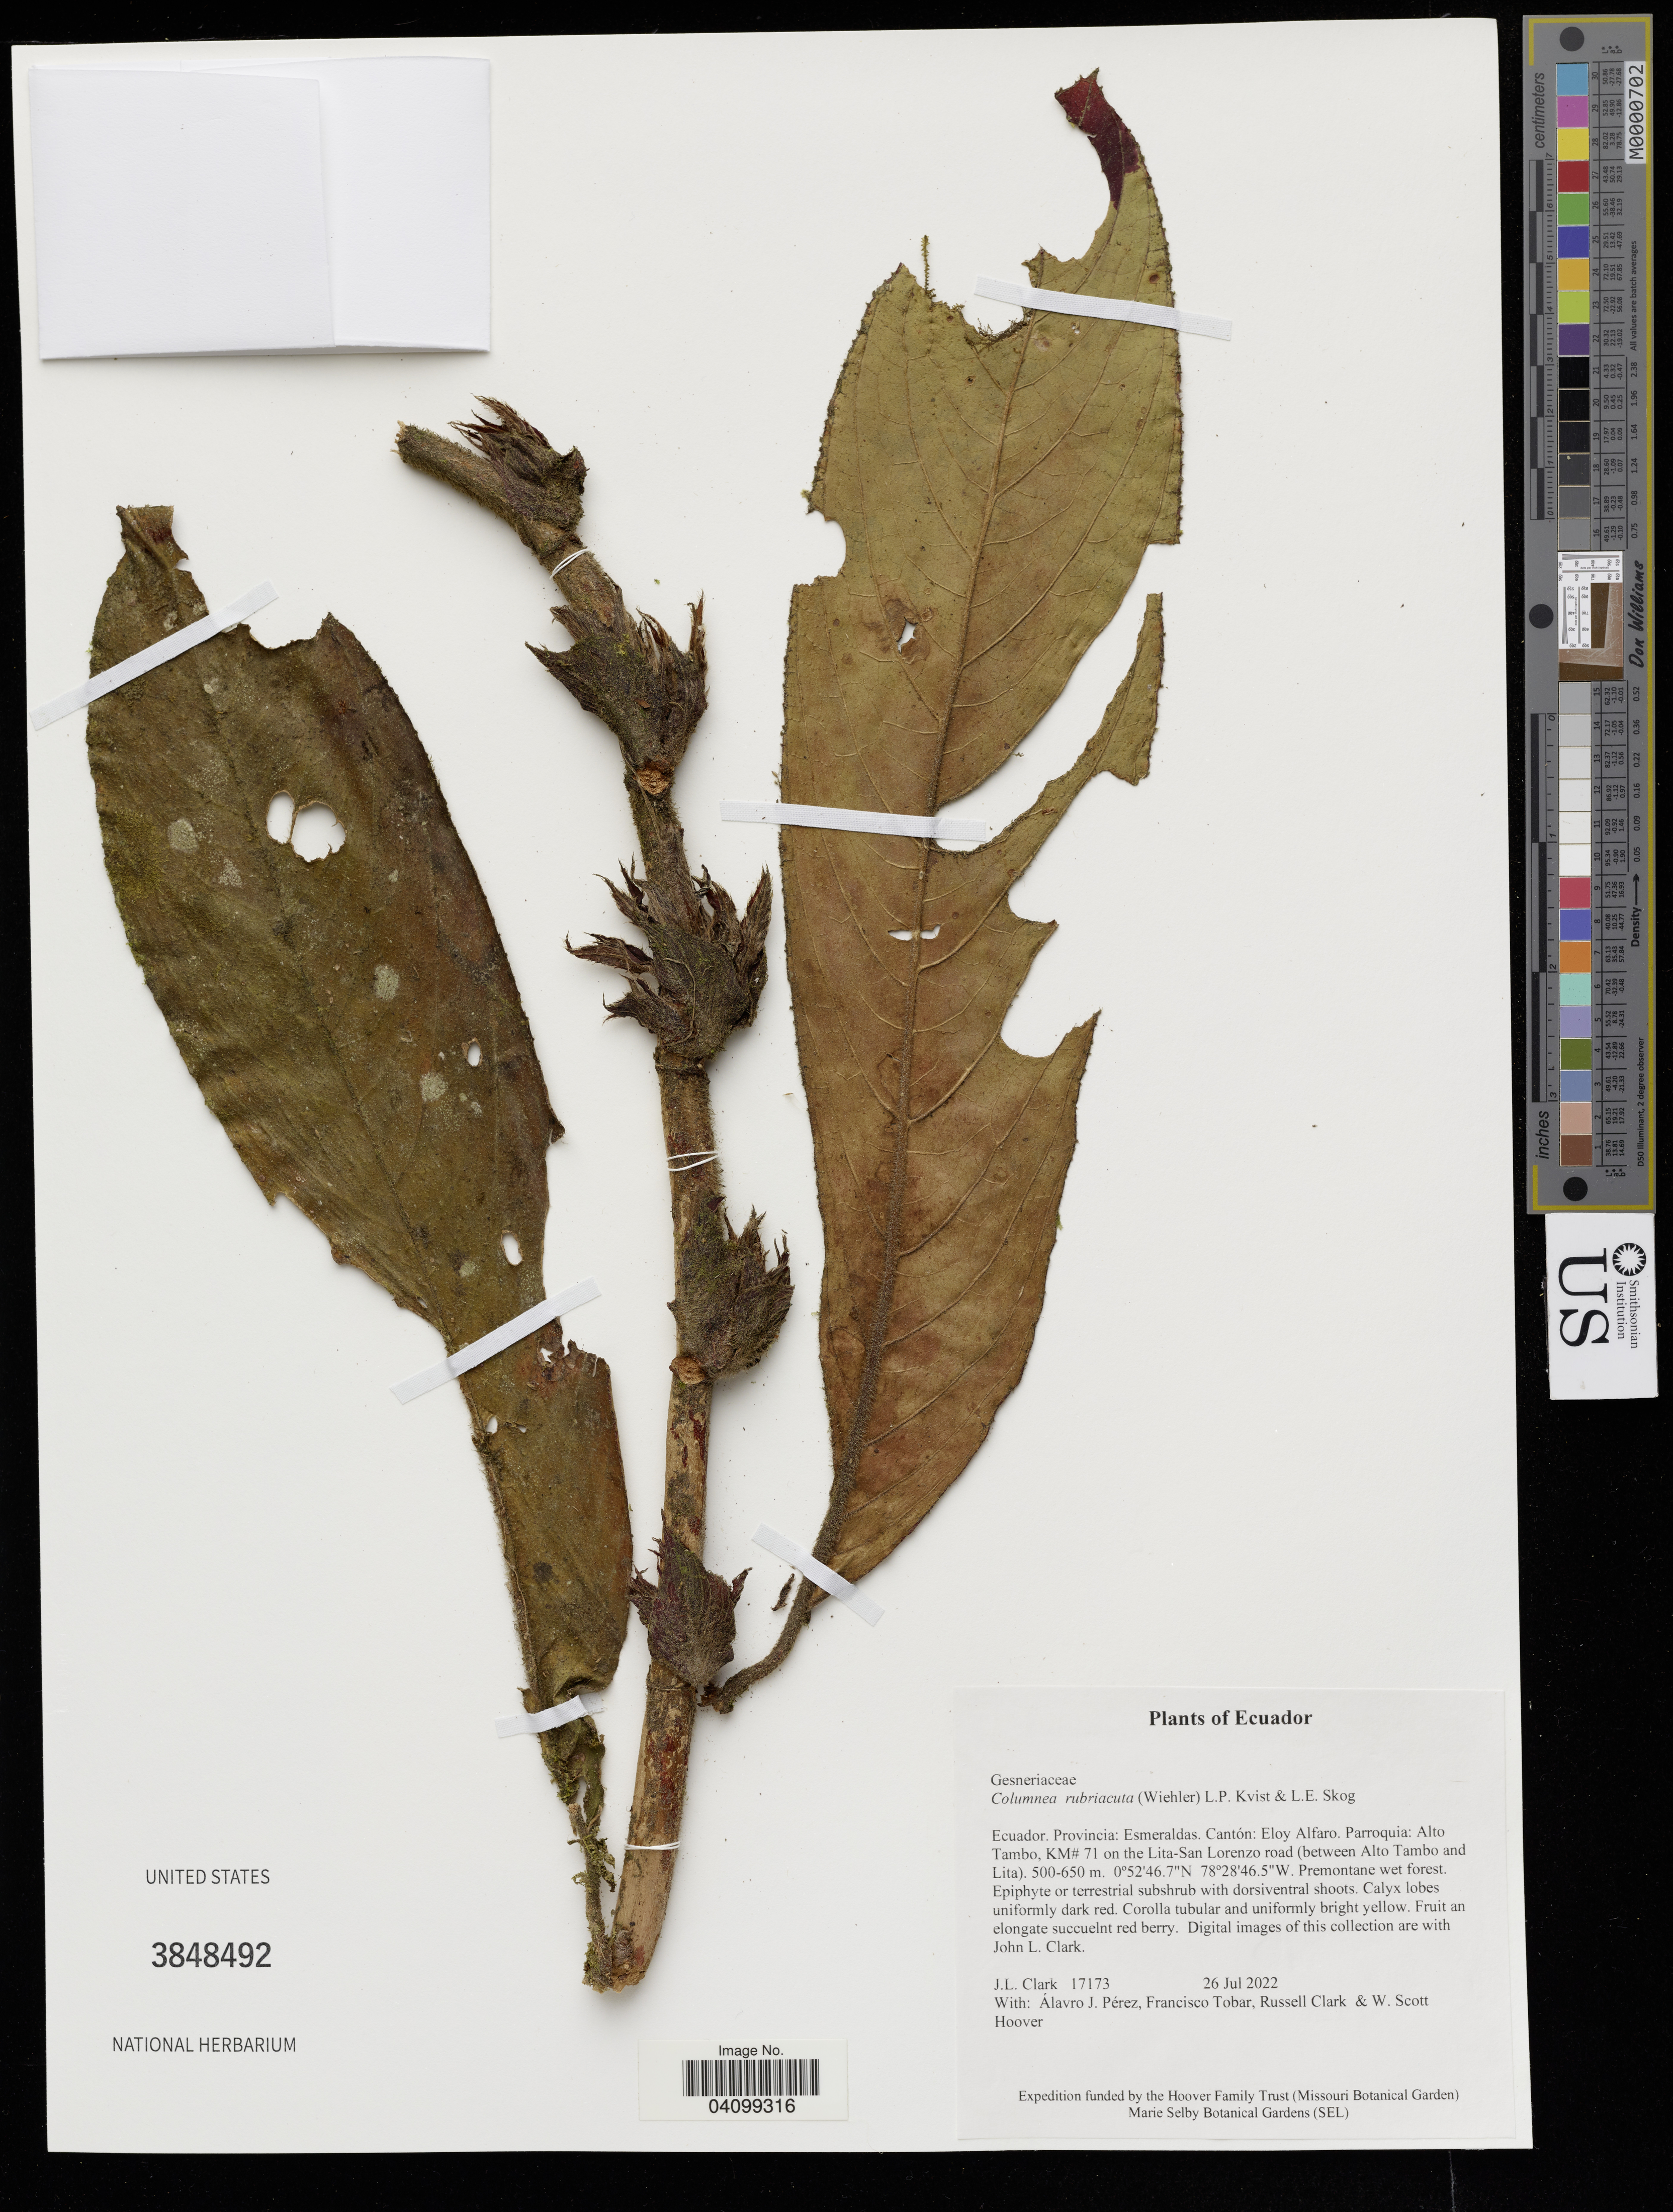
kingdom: Plantae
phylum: Tracheophyta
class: Magnoliopsida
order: Lamiales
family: Gesneriaceae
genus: Columnea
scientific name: Columnea rubriacuta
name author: (Wiehler) L.P. Kvist & L.E. Skog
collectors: J. Clark, A. J. Pérez C. & F. Tobar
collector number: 17173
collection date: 2022-07-26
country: Ecuador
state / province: Esmeraldas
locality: Cantón: Eloy Alfaro. Parroquia: Alto Tambo, KM# 71 on the Lita-San Lorenzo road (between Alto Tambo and Lita).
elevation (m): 500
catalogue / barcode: US 3848492